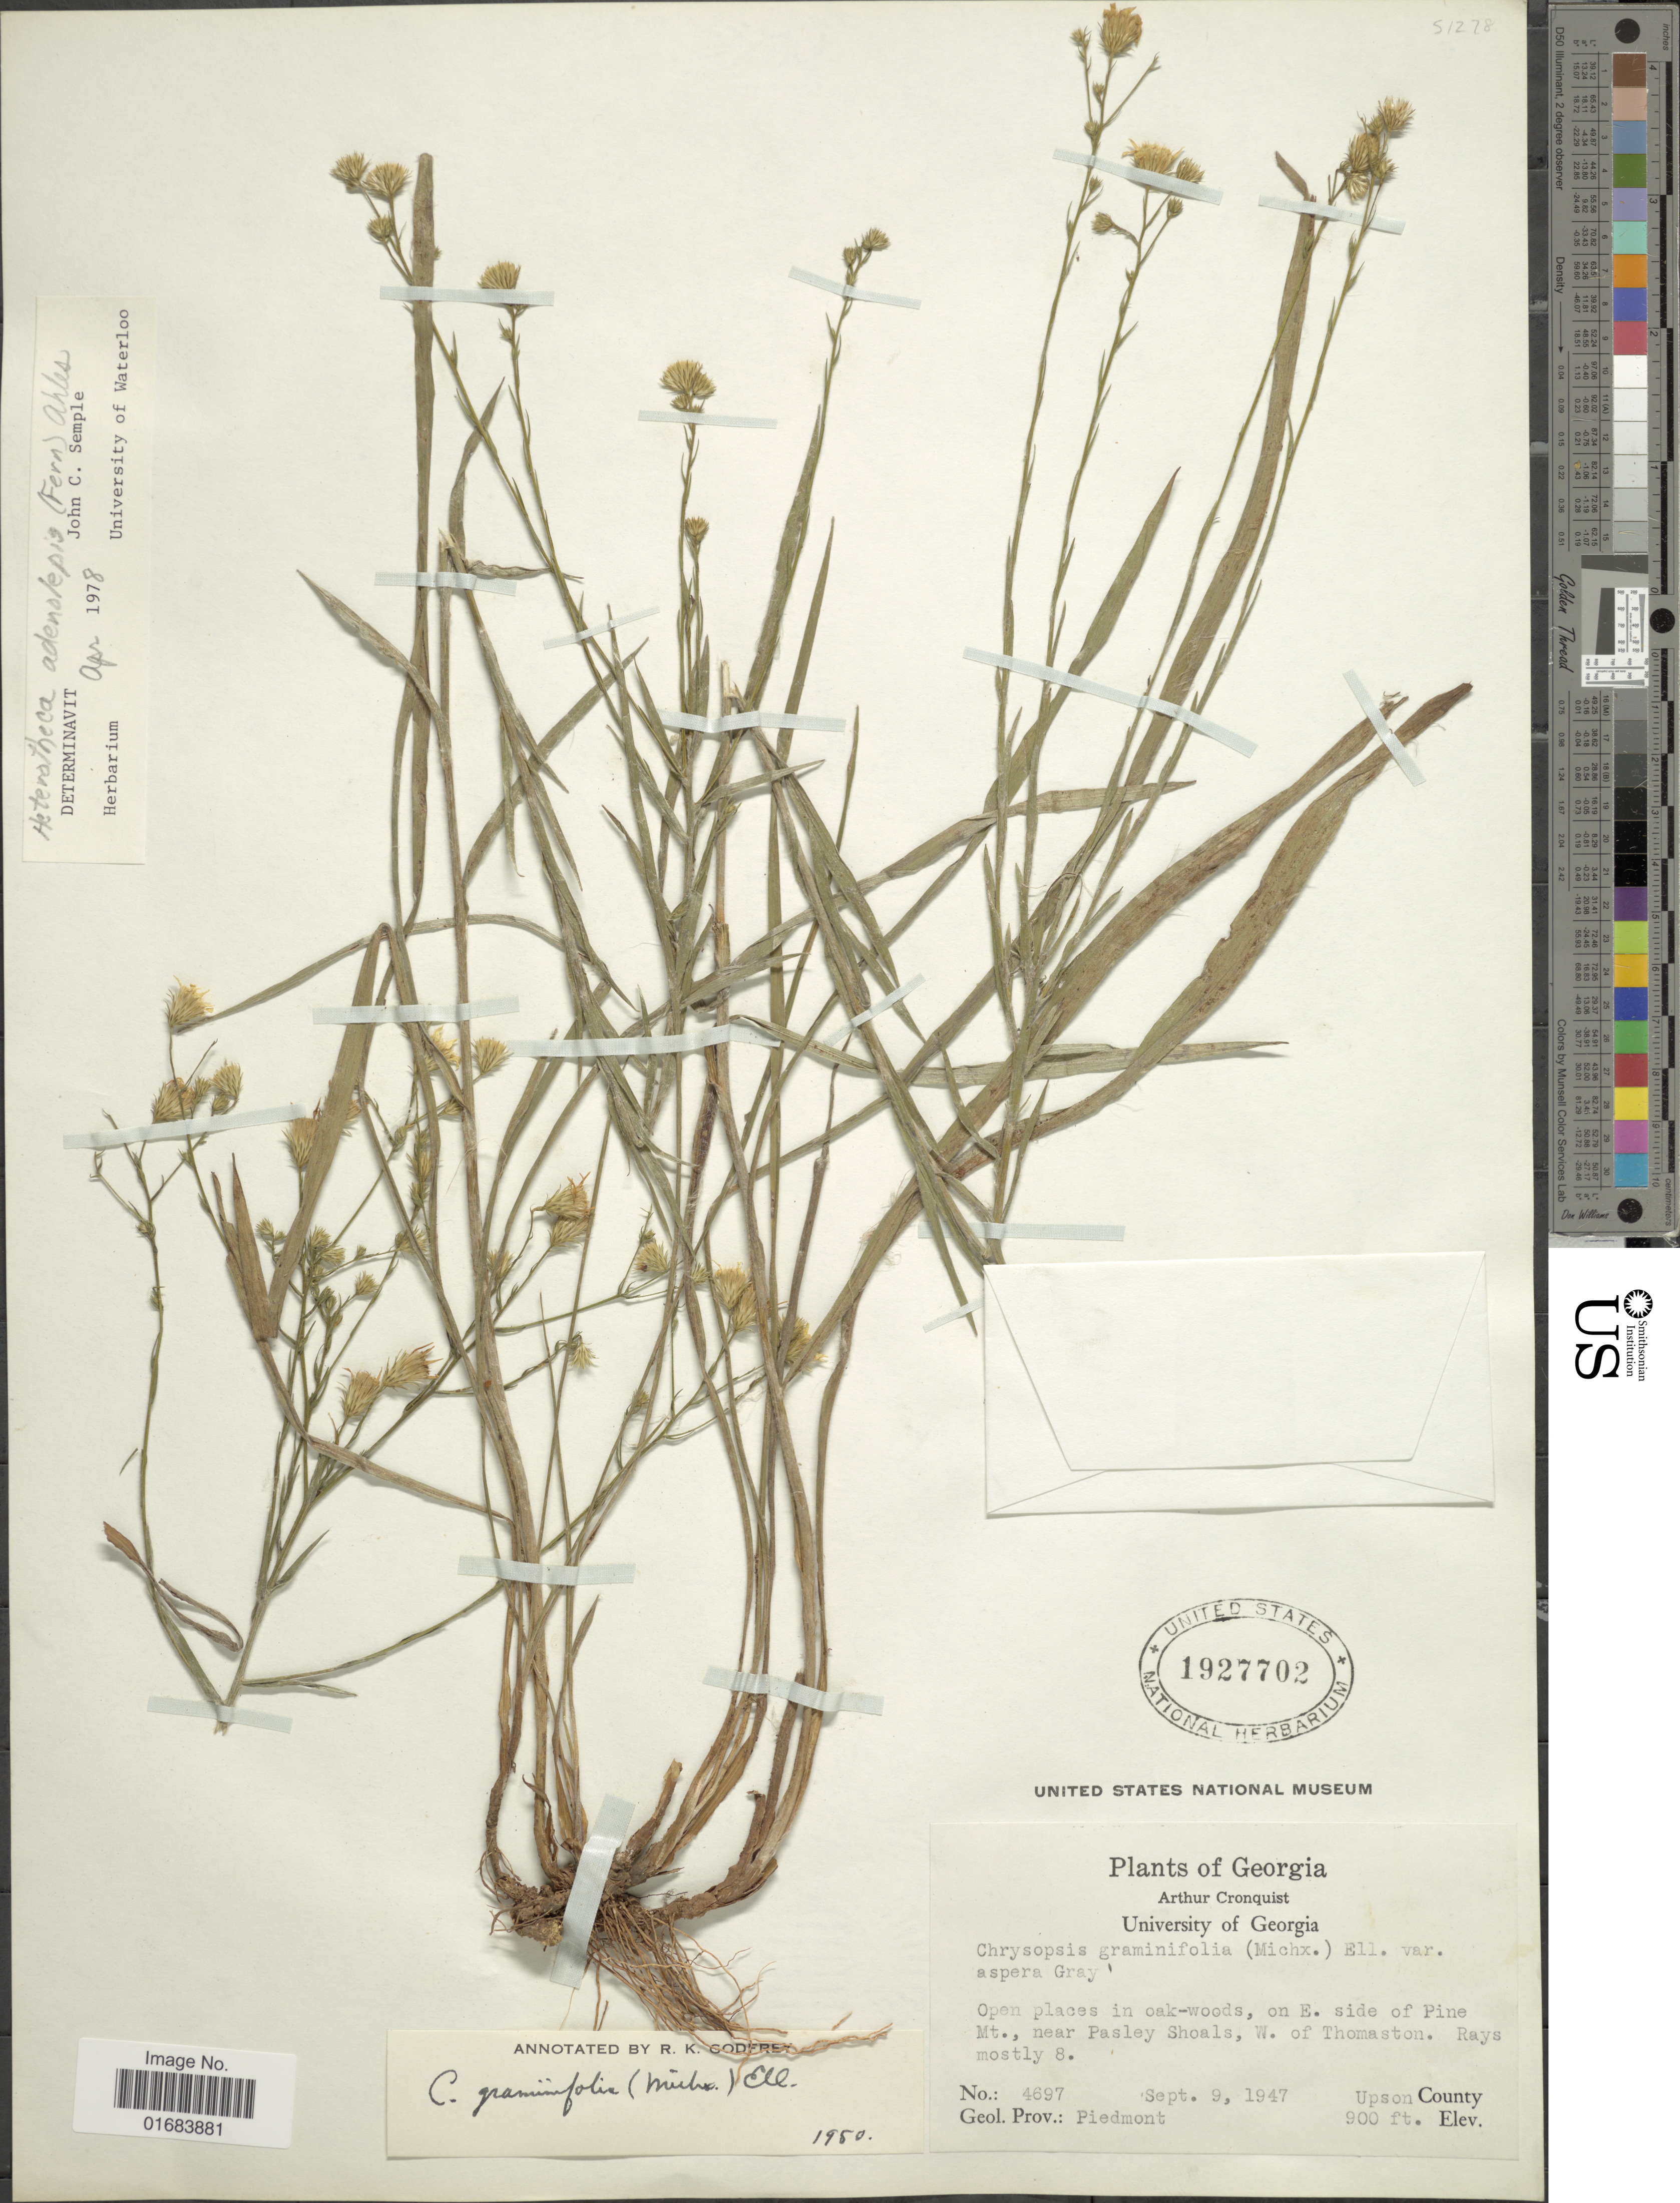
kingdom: Plantae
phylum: Tracheophyta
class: Magnoliopsida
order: Asterales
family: Asteraceae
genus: Pityopsis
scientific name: Pityopsis adenolepis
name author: (Fernald) Semple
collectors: A. J. Cronquist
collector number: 4697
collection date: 1947-09-09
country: United States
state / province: Georgia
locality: On E. side of Pine Mt., near Pasley Shoals, W. of Thomaston. Upson County, Geol. Prov. Piedmont.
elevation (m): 274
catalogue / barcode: US 1927702